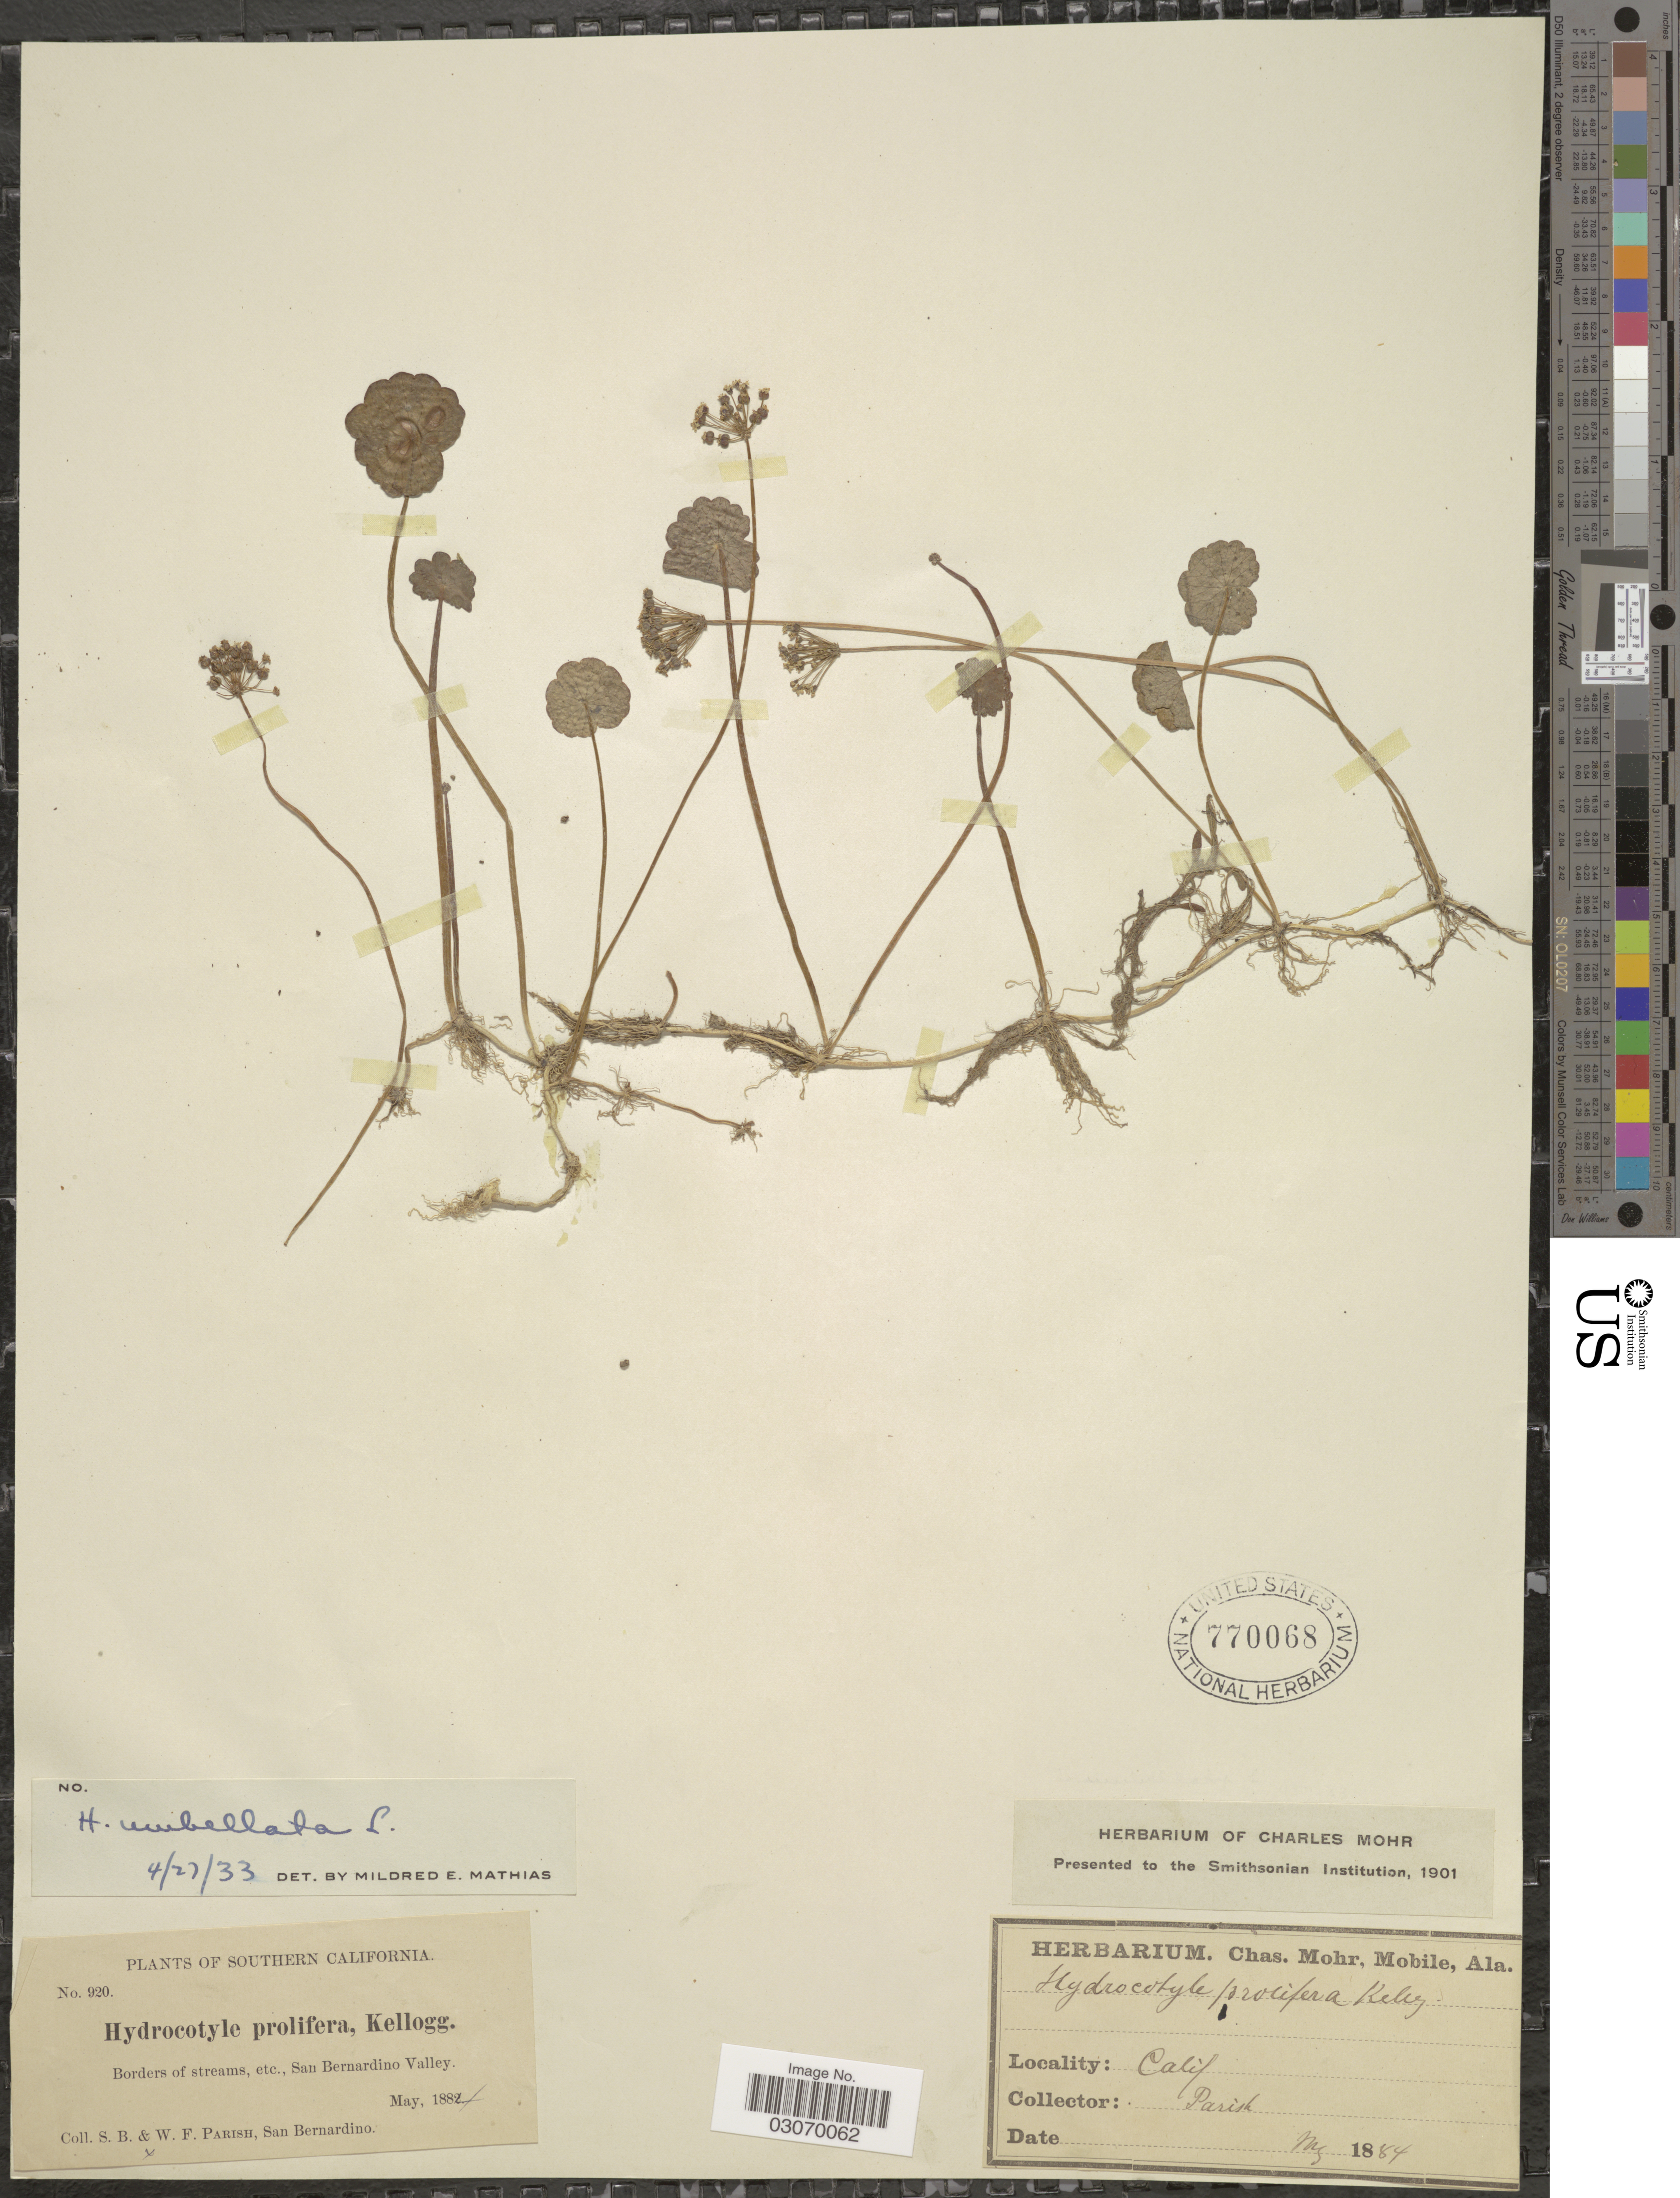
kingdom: Plantae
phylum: Tracheophyta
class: Magnoliopsida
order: Apiales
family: Araliaceae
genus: Hydrocotyle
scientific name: Hydrocotyle umbellata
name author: L.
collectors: S. B. Parish & W. F. Parish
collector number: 920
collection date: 1884-05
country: United States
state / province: California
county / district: San Bernardino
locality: Southern California. San Bernardino Valley.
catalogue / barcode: US 770068